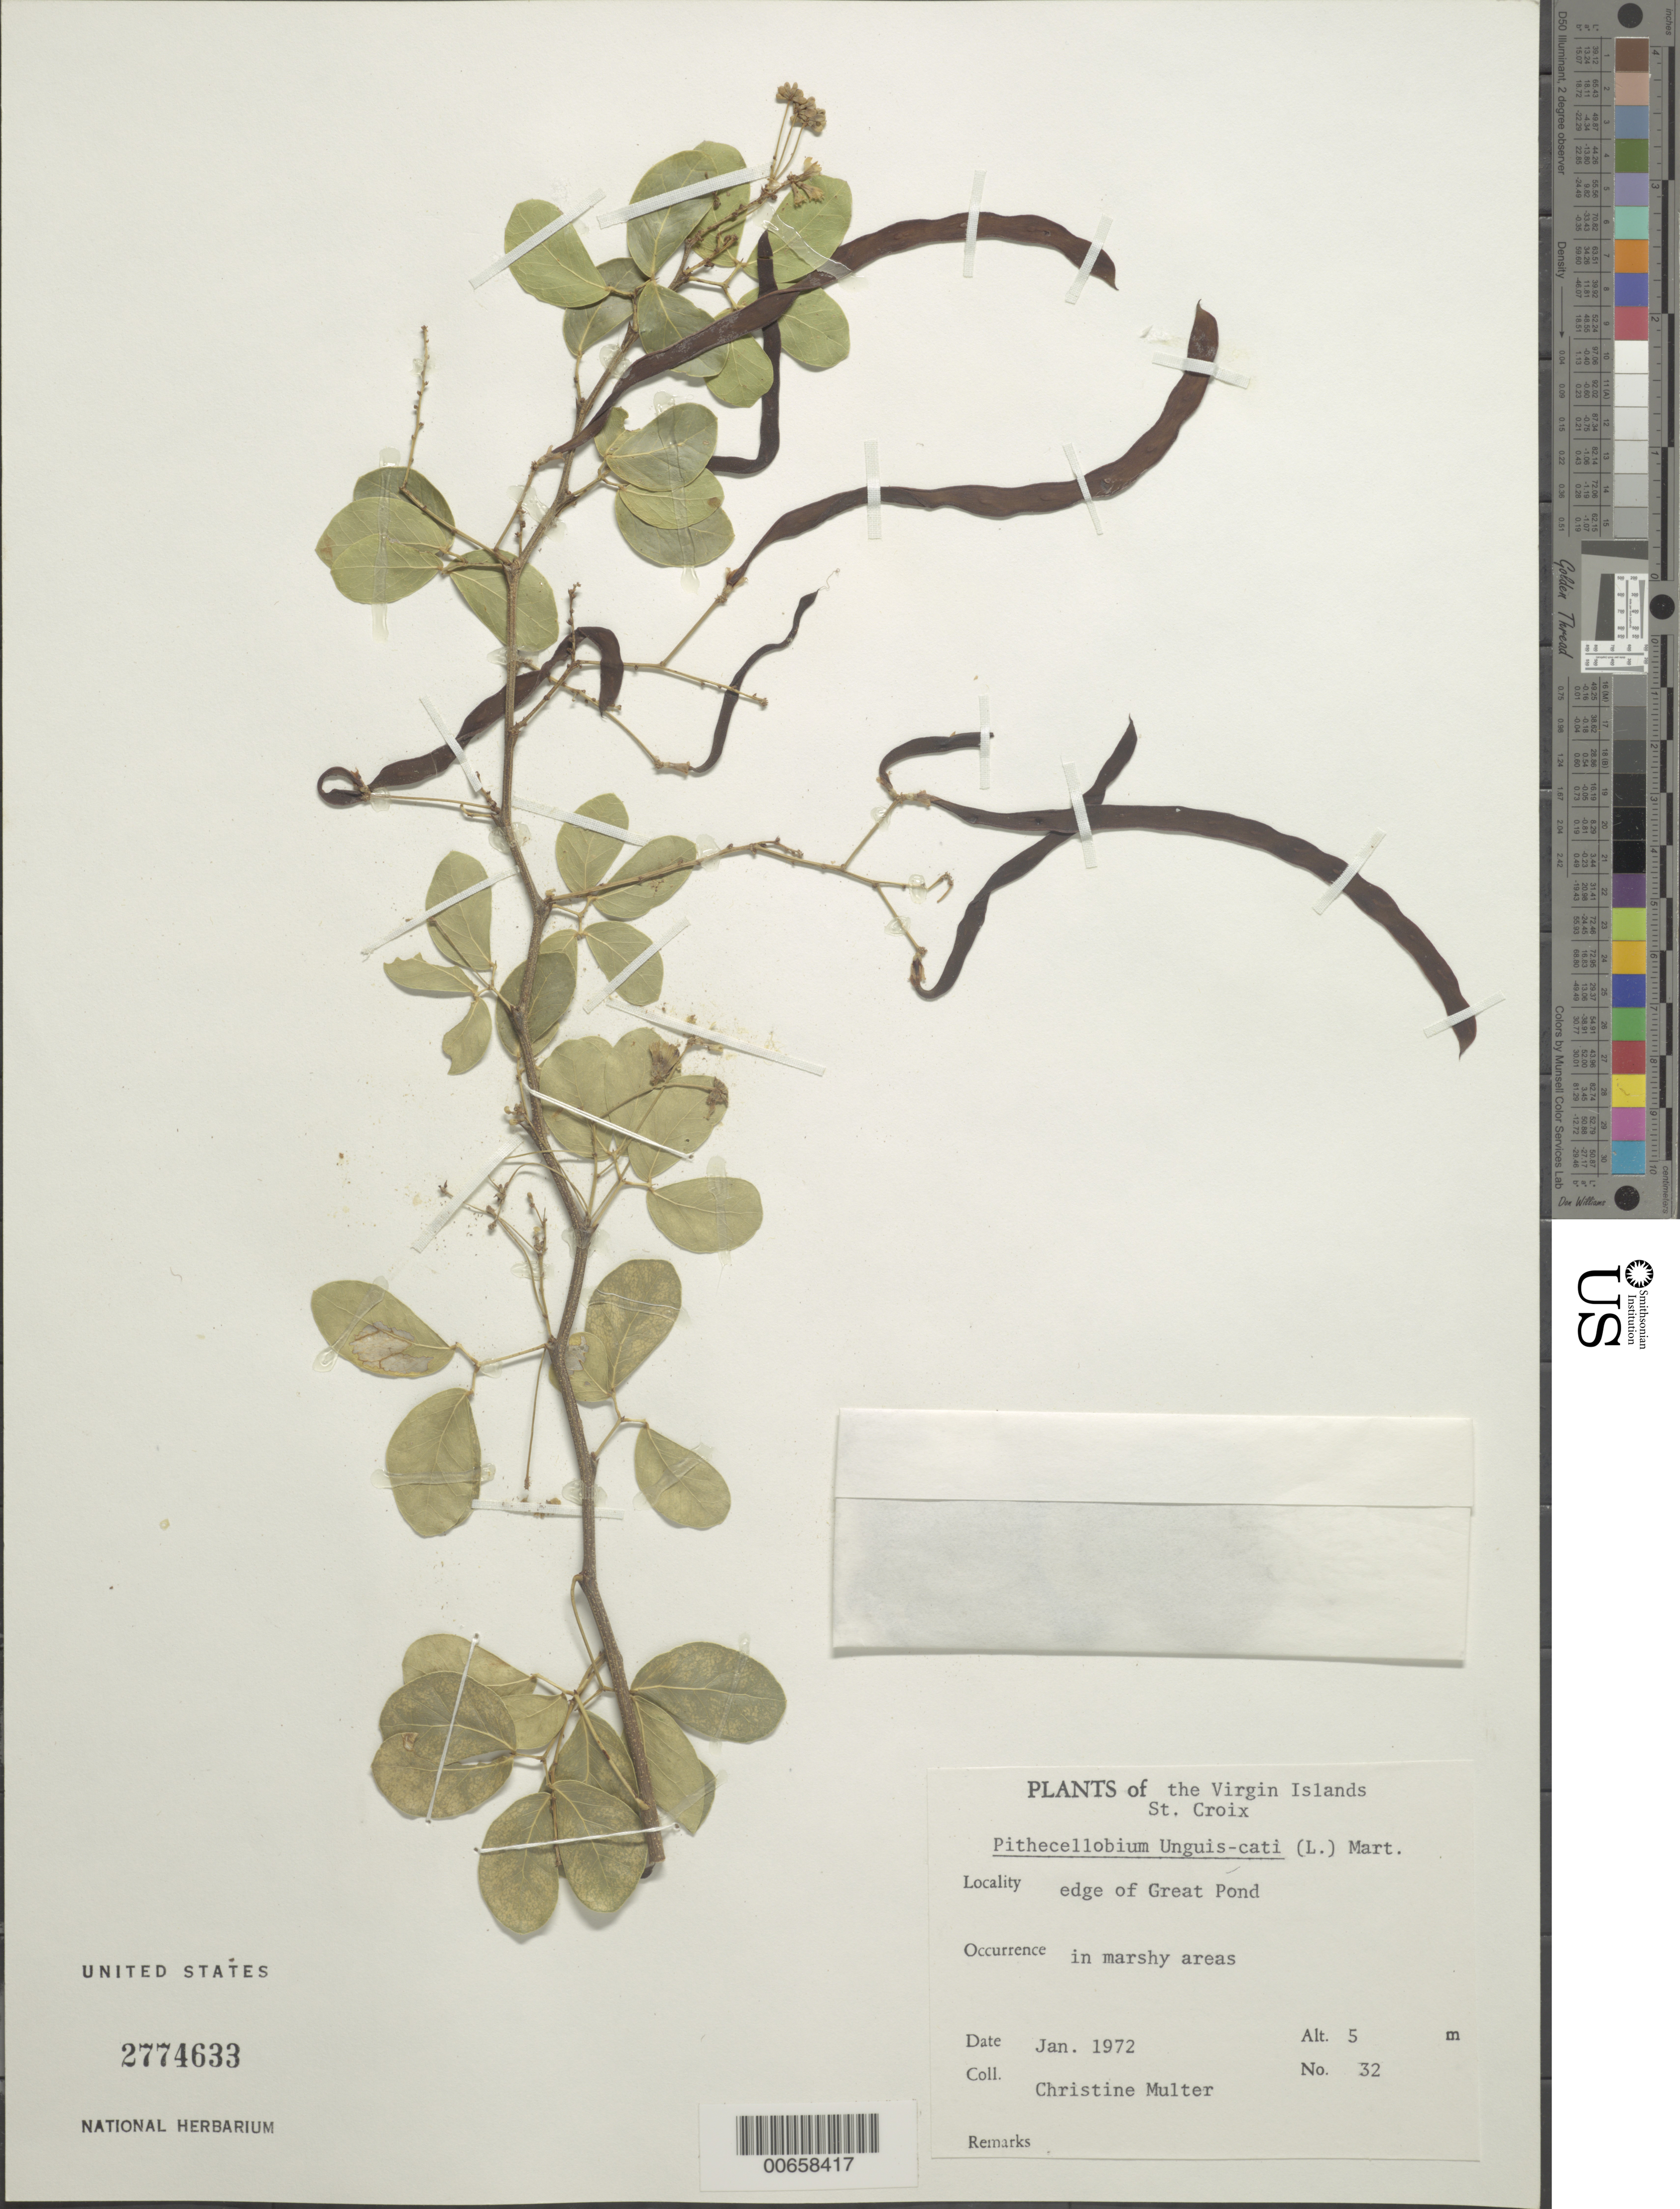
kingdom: Plantae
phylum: Tracheophyta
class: Magnoliopsida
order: Fabales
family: Fabaceae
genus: Pithecellobium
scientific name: Pithecellobium unguis-cati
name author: (L.) Benth.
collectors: C. Multer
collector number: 32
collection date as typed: Jan 1972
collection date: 1972-01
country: U.S. Virgin Islands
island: St. Croix Island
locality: Great Pond, edge of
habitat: In marshy areas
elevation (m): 5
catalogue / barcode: US 2774633